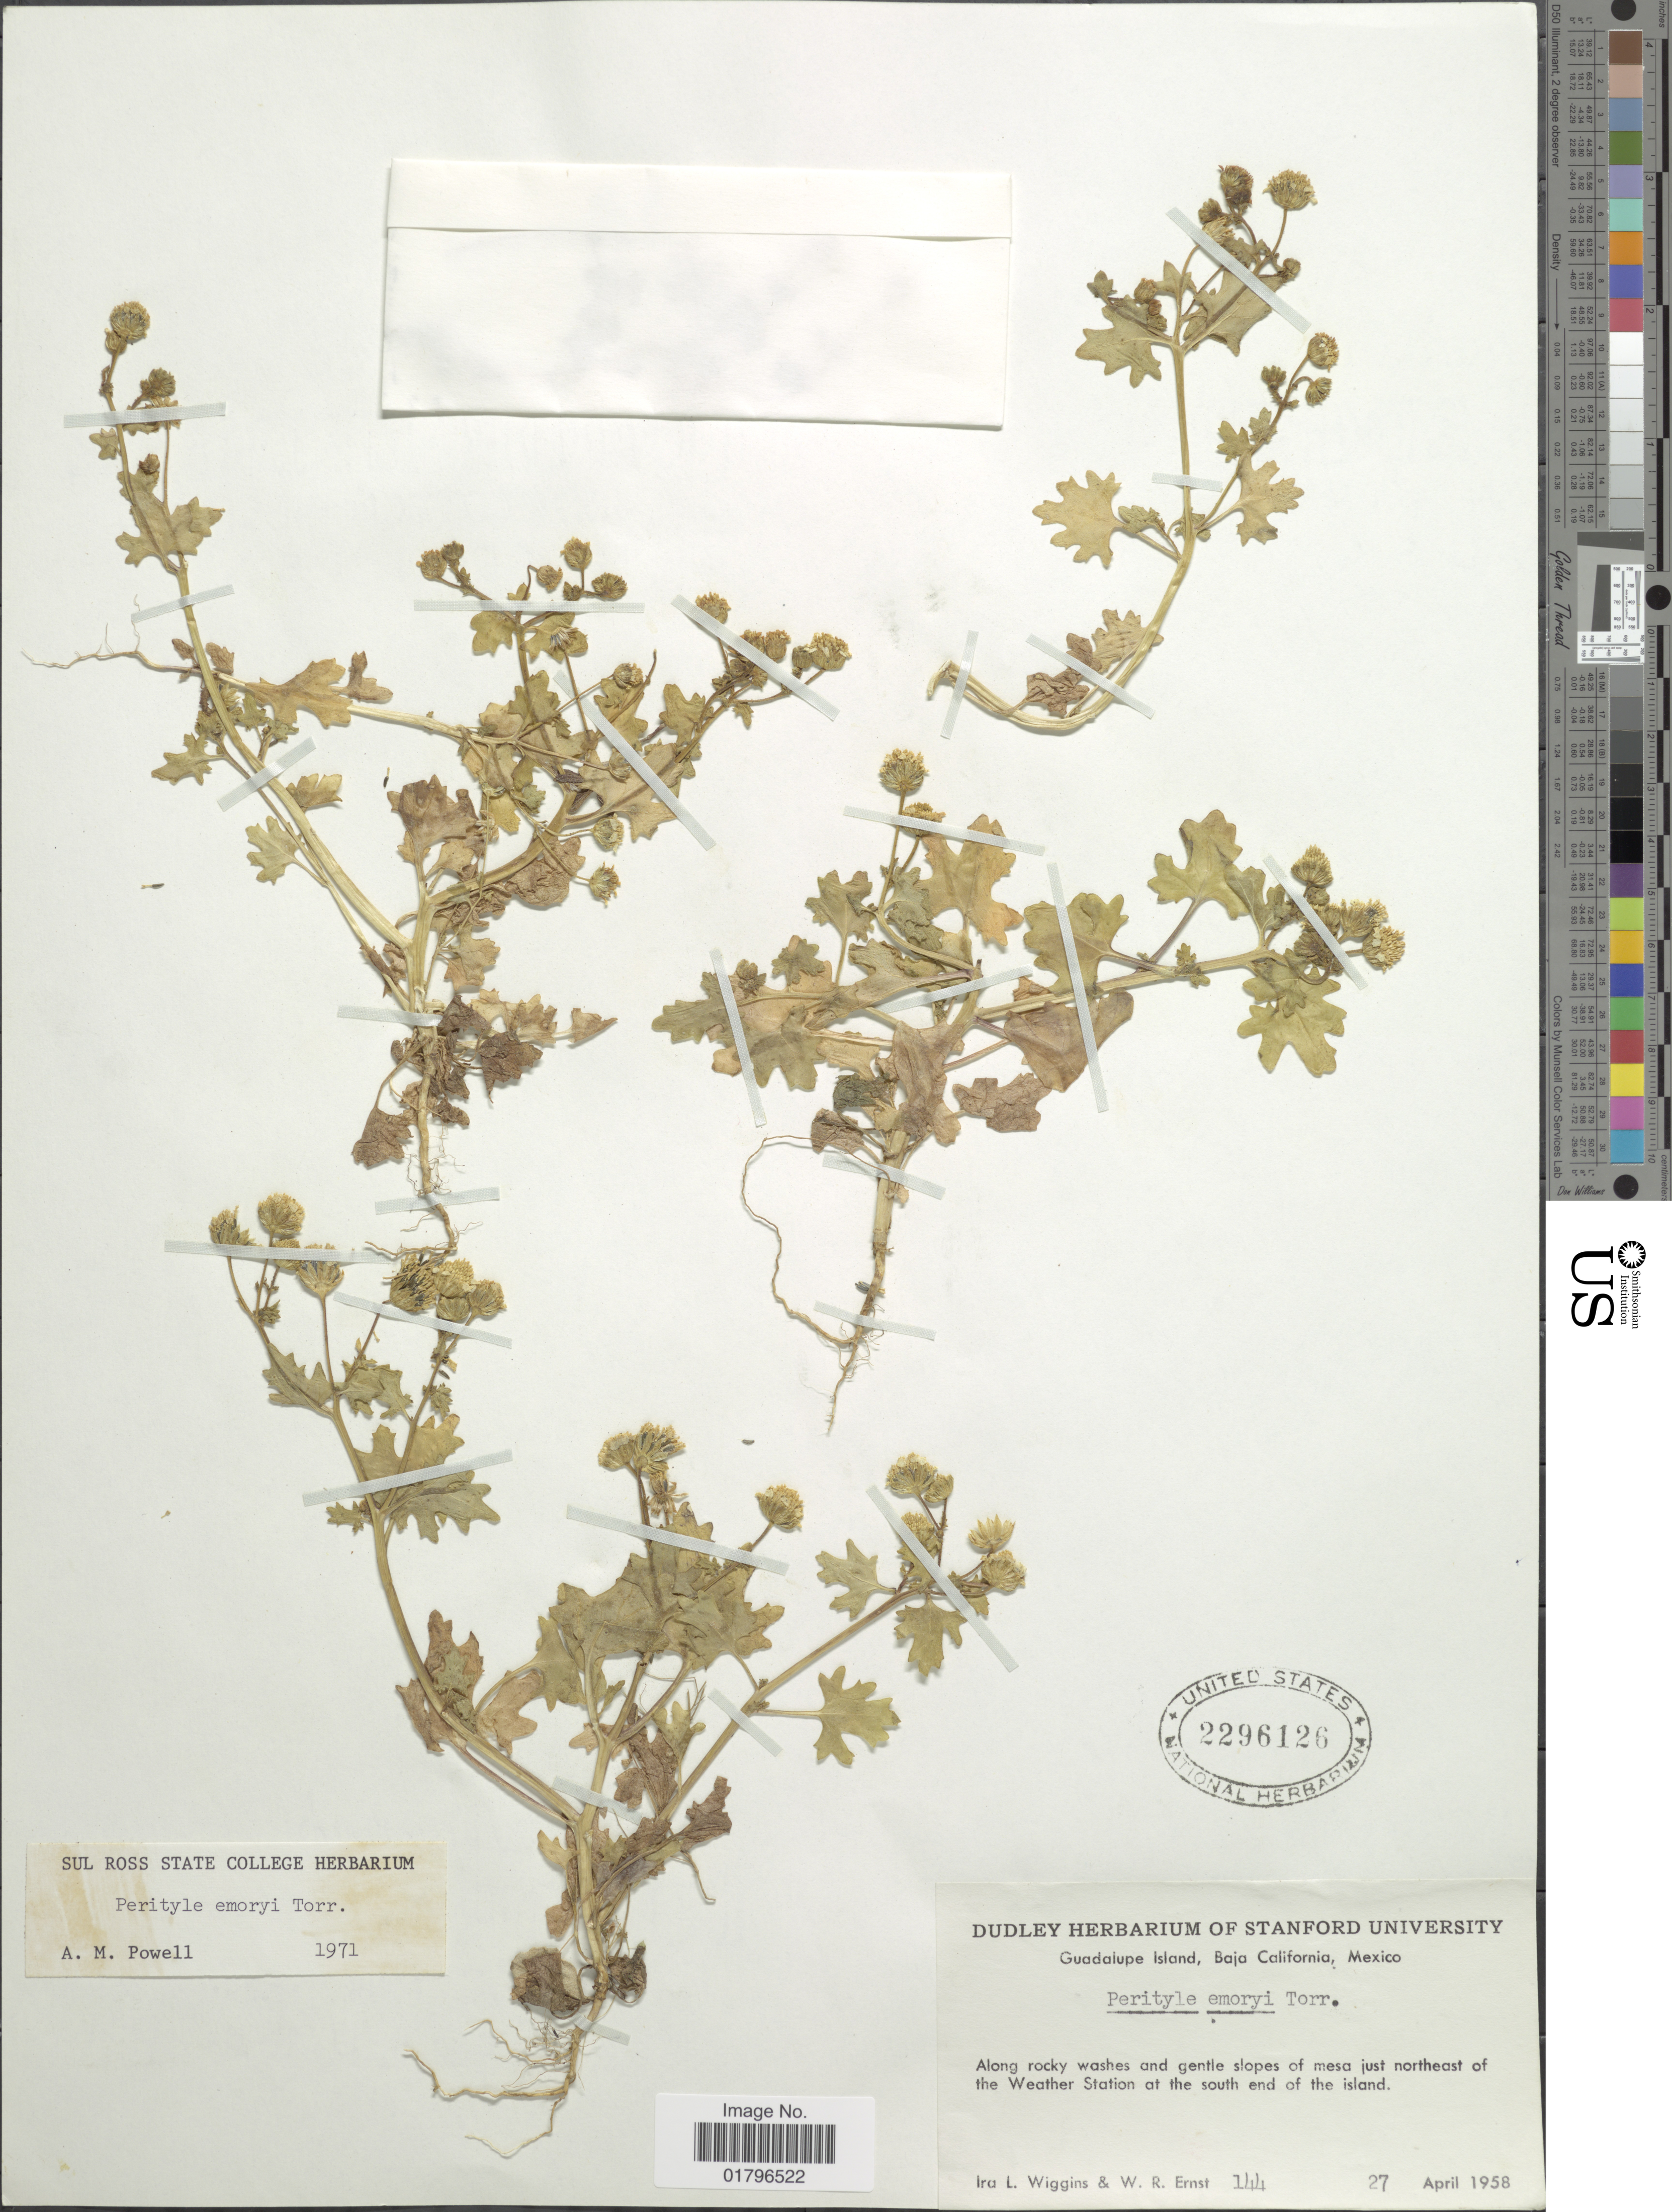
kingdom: Plantae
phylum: Tracheophyta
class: Magnoliopsida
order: Asterales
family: Asteraceae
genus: Perityle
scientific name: Perityle emoryi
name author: Torr.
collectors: I. L. Wiggins & W. R. Ernst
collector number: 144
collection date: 1958-04-27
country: Mexico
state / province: Baja California Sur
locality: Guadalupe Island. Along rocky washes and gentle slope of mesa just northeast of the Weather Station at the south end of the island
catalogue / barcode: US 2296126